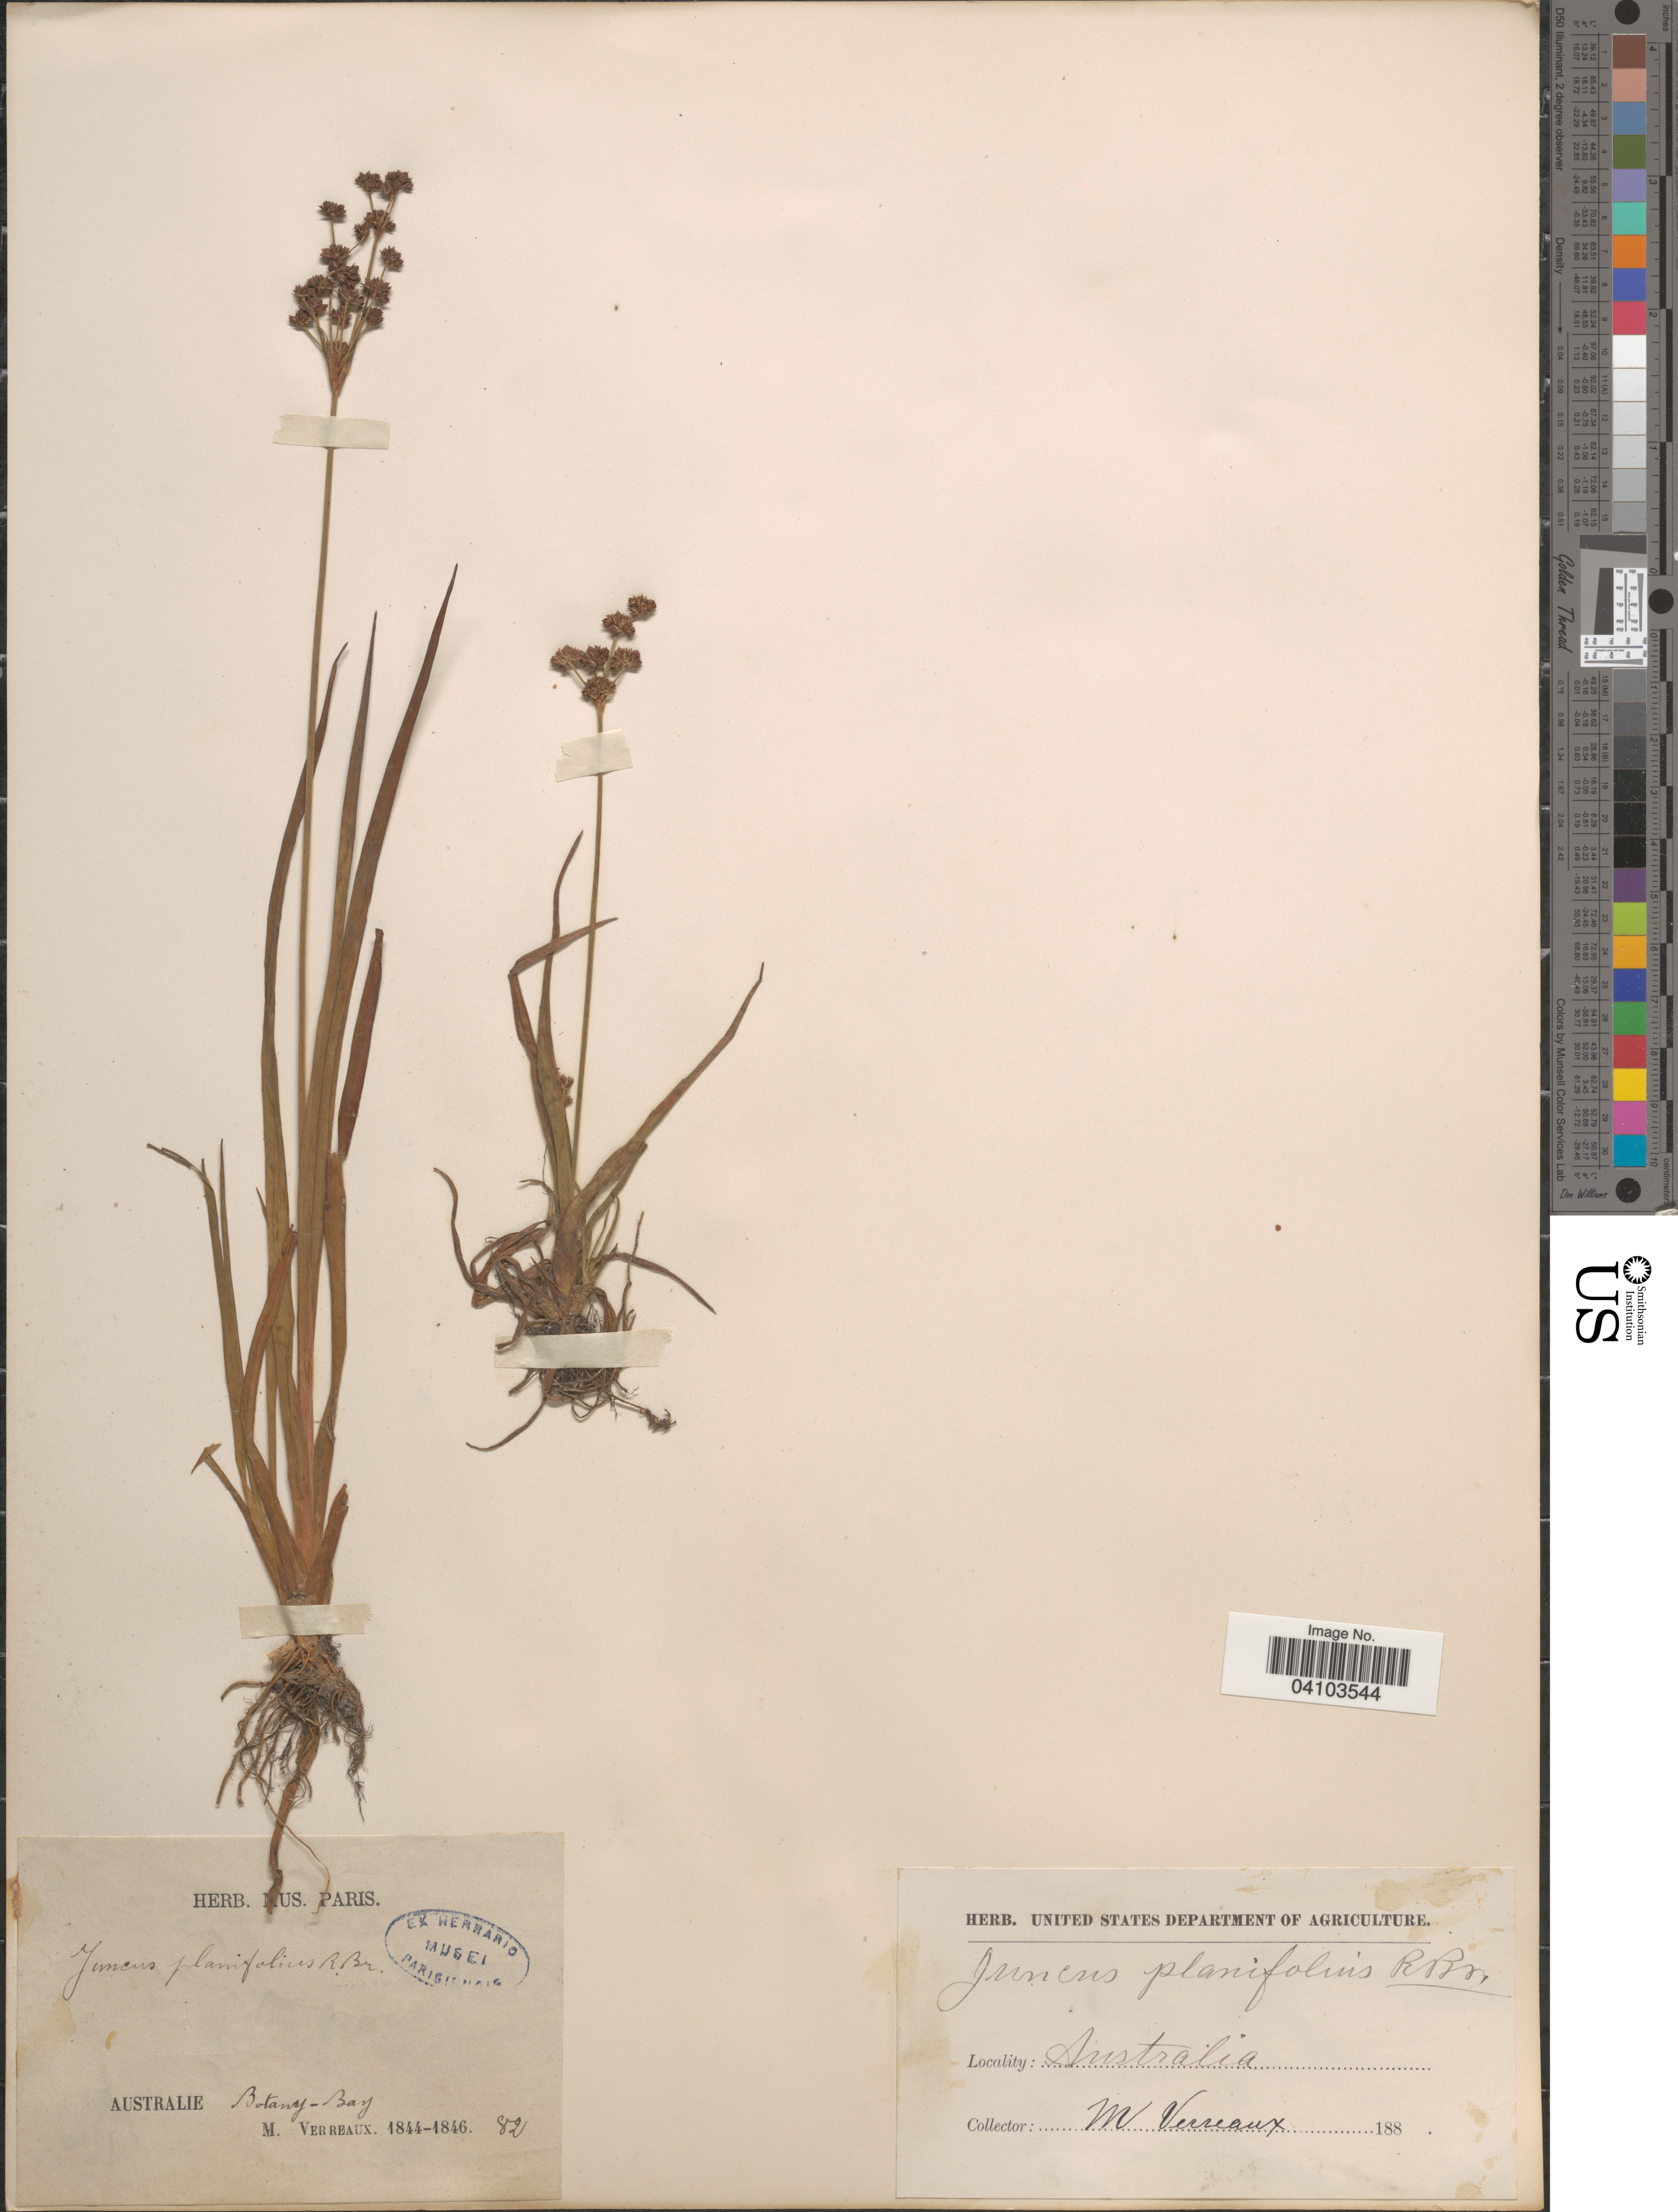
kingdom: Plantae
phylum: Tracheophyta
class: Liliopsida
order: Poales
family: Juncaceae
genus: Juncus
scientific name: Juncus planifolius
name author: R. Br.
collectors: M. Verreaux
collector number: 82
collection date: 1844/1846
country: Australia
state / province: New South Wales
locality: Botany-Bay.